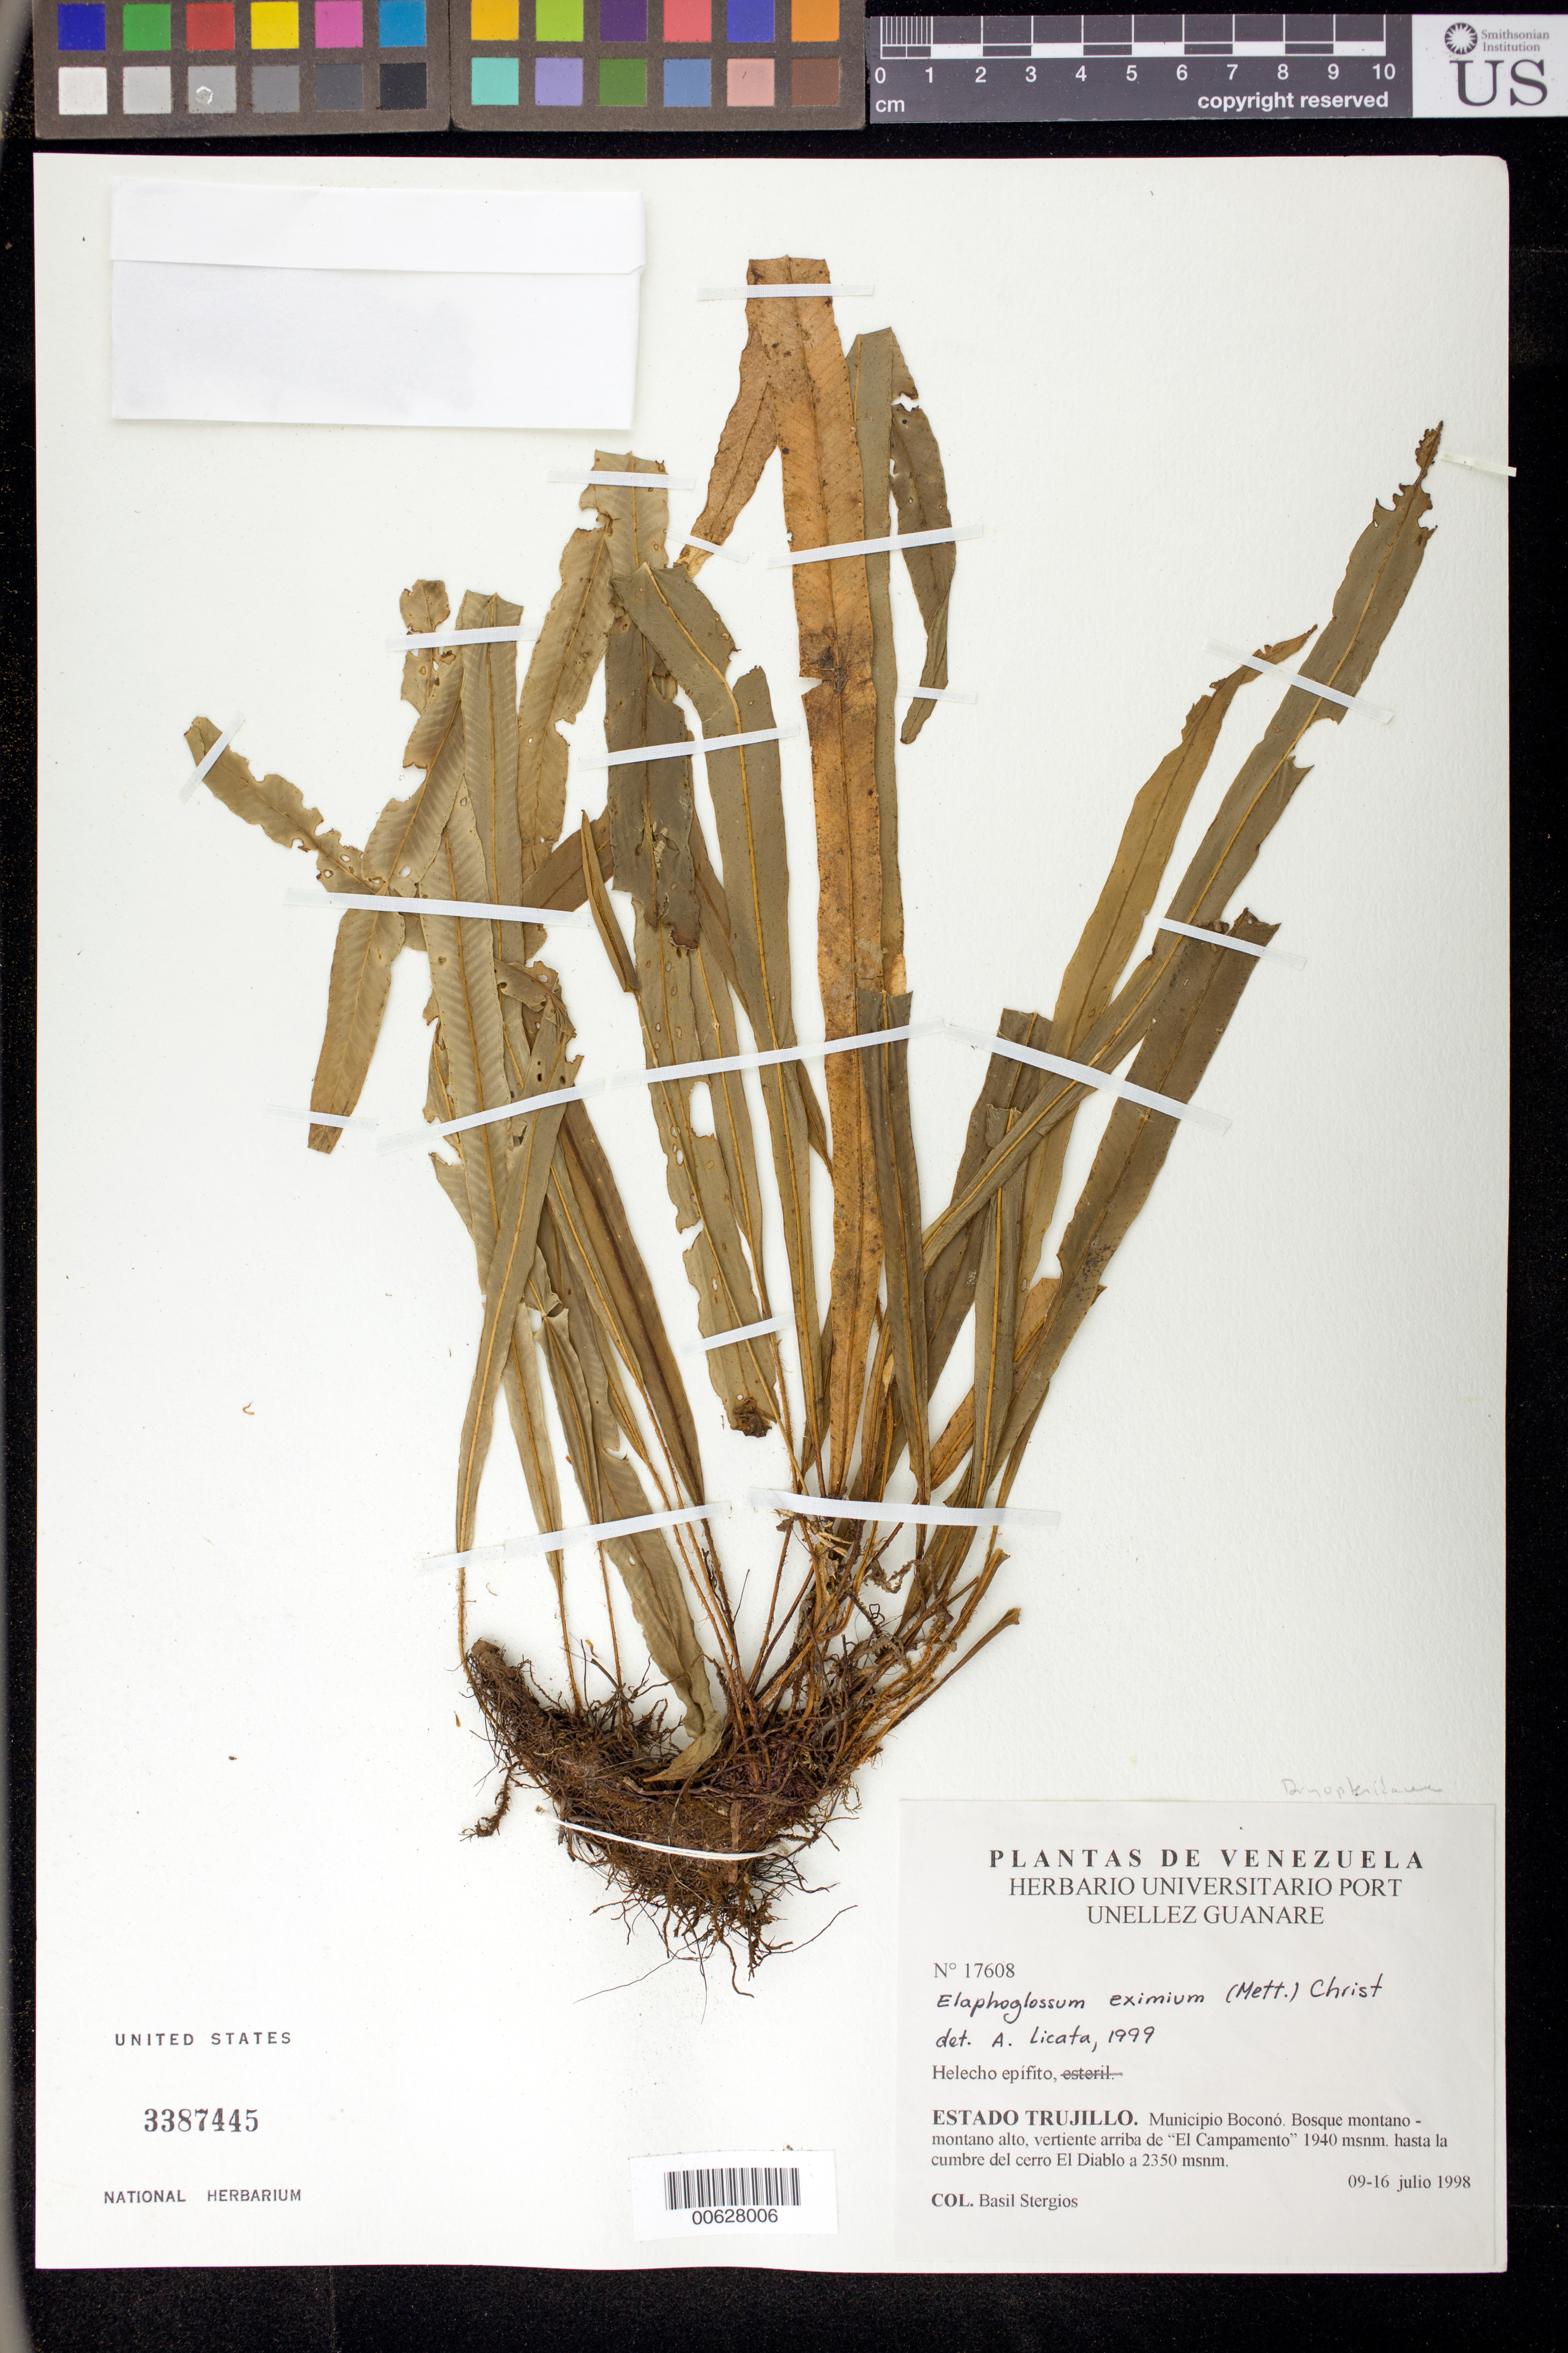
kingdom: Plantae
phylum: Tracheophyta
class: Polypodiopsida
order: Polypodiales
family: Dryopteridaceae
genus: Elaphoglossum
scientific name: Elaphoglossum eximium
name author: (Mett.) Christ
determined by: Licata, A., (PORT), Univ. Nac. Exp. de los Llanos Ezequiel Zamora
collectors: B. G. Stergios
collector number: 17608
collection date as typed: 09 Jul 1998 to 16 Jul 1998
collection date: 1998-07-09/1998-07-16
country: Venezuela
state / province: Trujillo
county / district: Boconó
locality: Vertiente arriba de El Campamento 1940 m hasta la cumbre del cerro El Diablo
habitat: Bosque mantano - montano alto.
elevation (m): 1940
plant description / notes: PORT, UC, US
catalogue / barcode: US 3387445